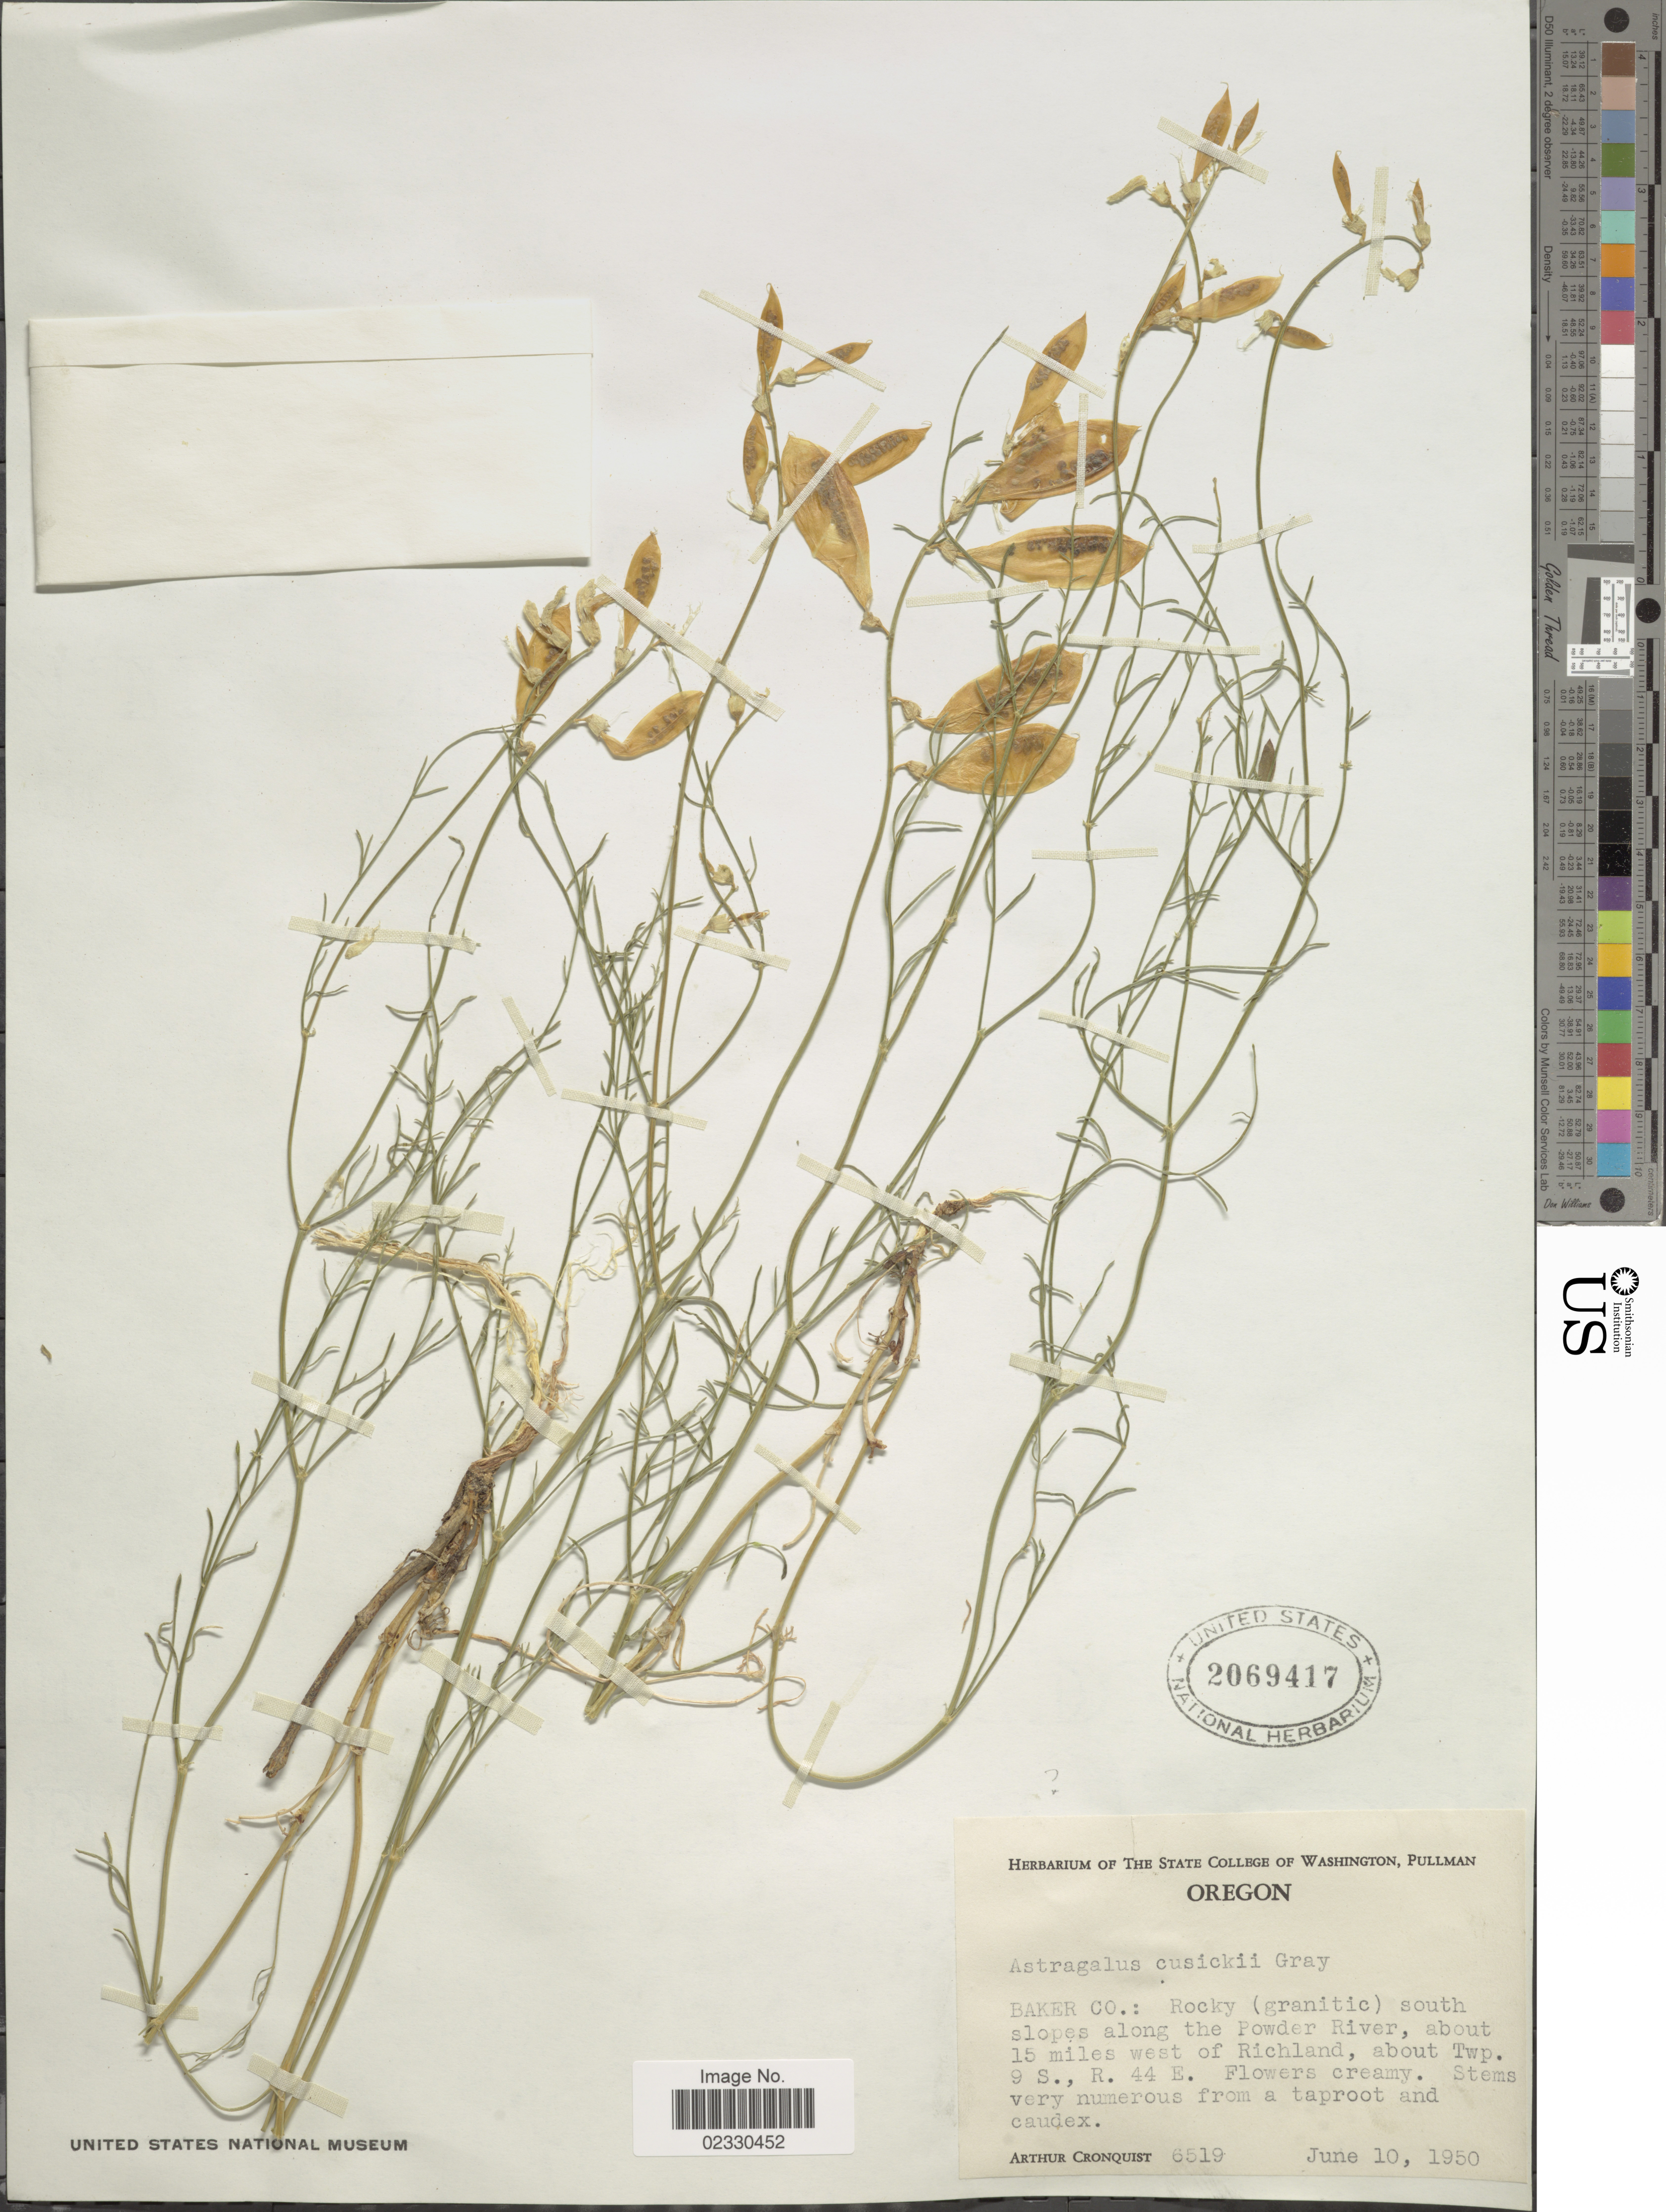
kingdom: Plantae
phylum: Tracheophyta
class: Magnoliopsida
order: Fabales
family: Fabaceae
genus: Astragalus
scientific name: Astragalus cusickii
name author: A. Gray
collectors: A. J. Cronquist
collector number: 6519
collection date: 1950-06-10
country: United States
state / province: Oregon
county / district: Baker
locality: rocky (granitic) south slopes along the Powder River, about 15 miles west of Richland, about Twp. 9 S., R. 44 E.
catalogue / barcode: US 2069417